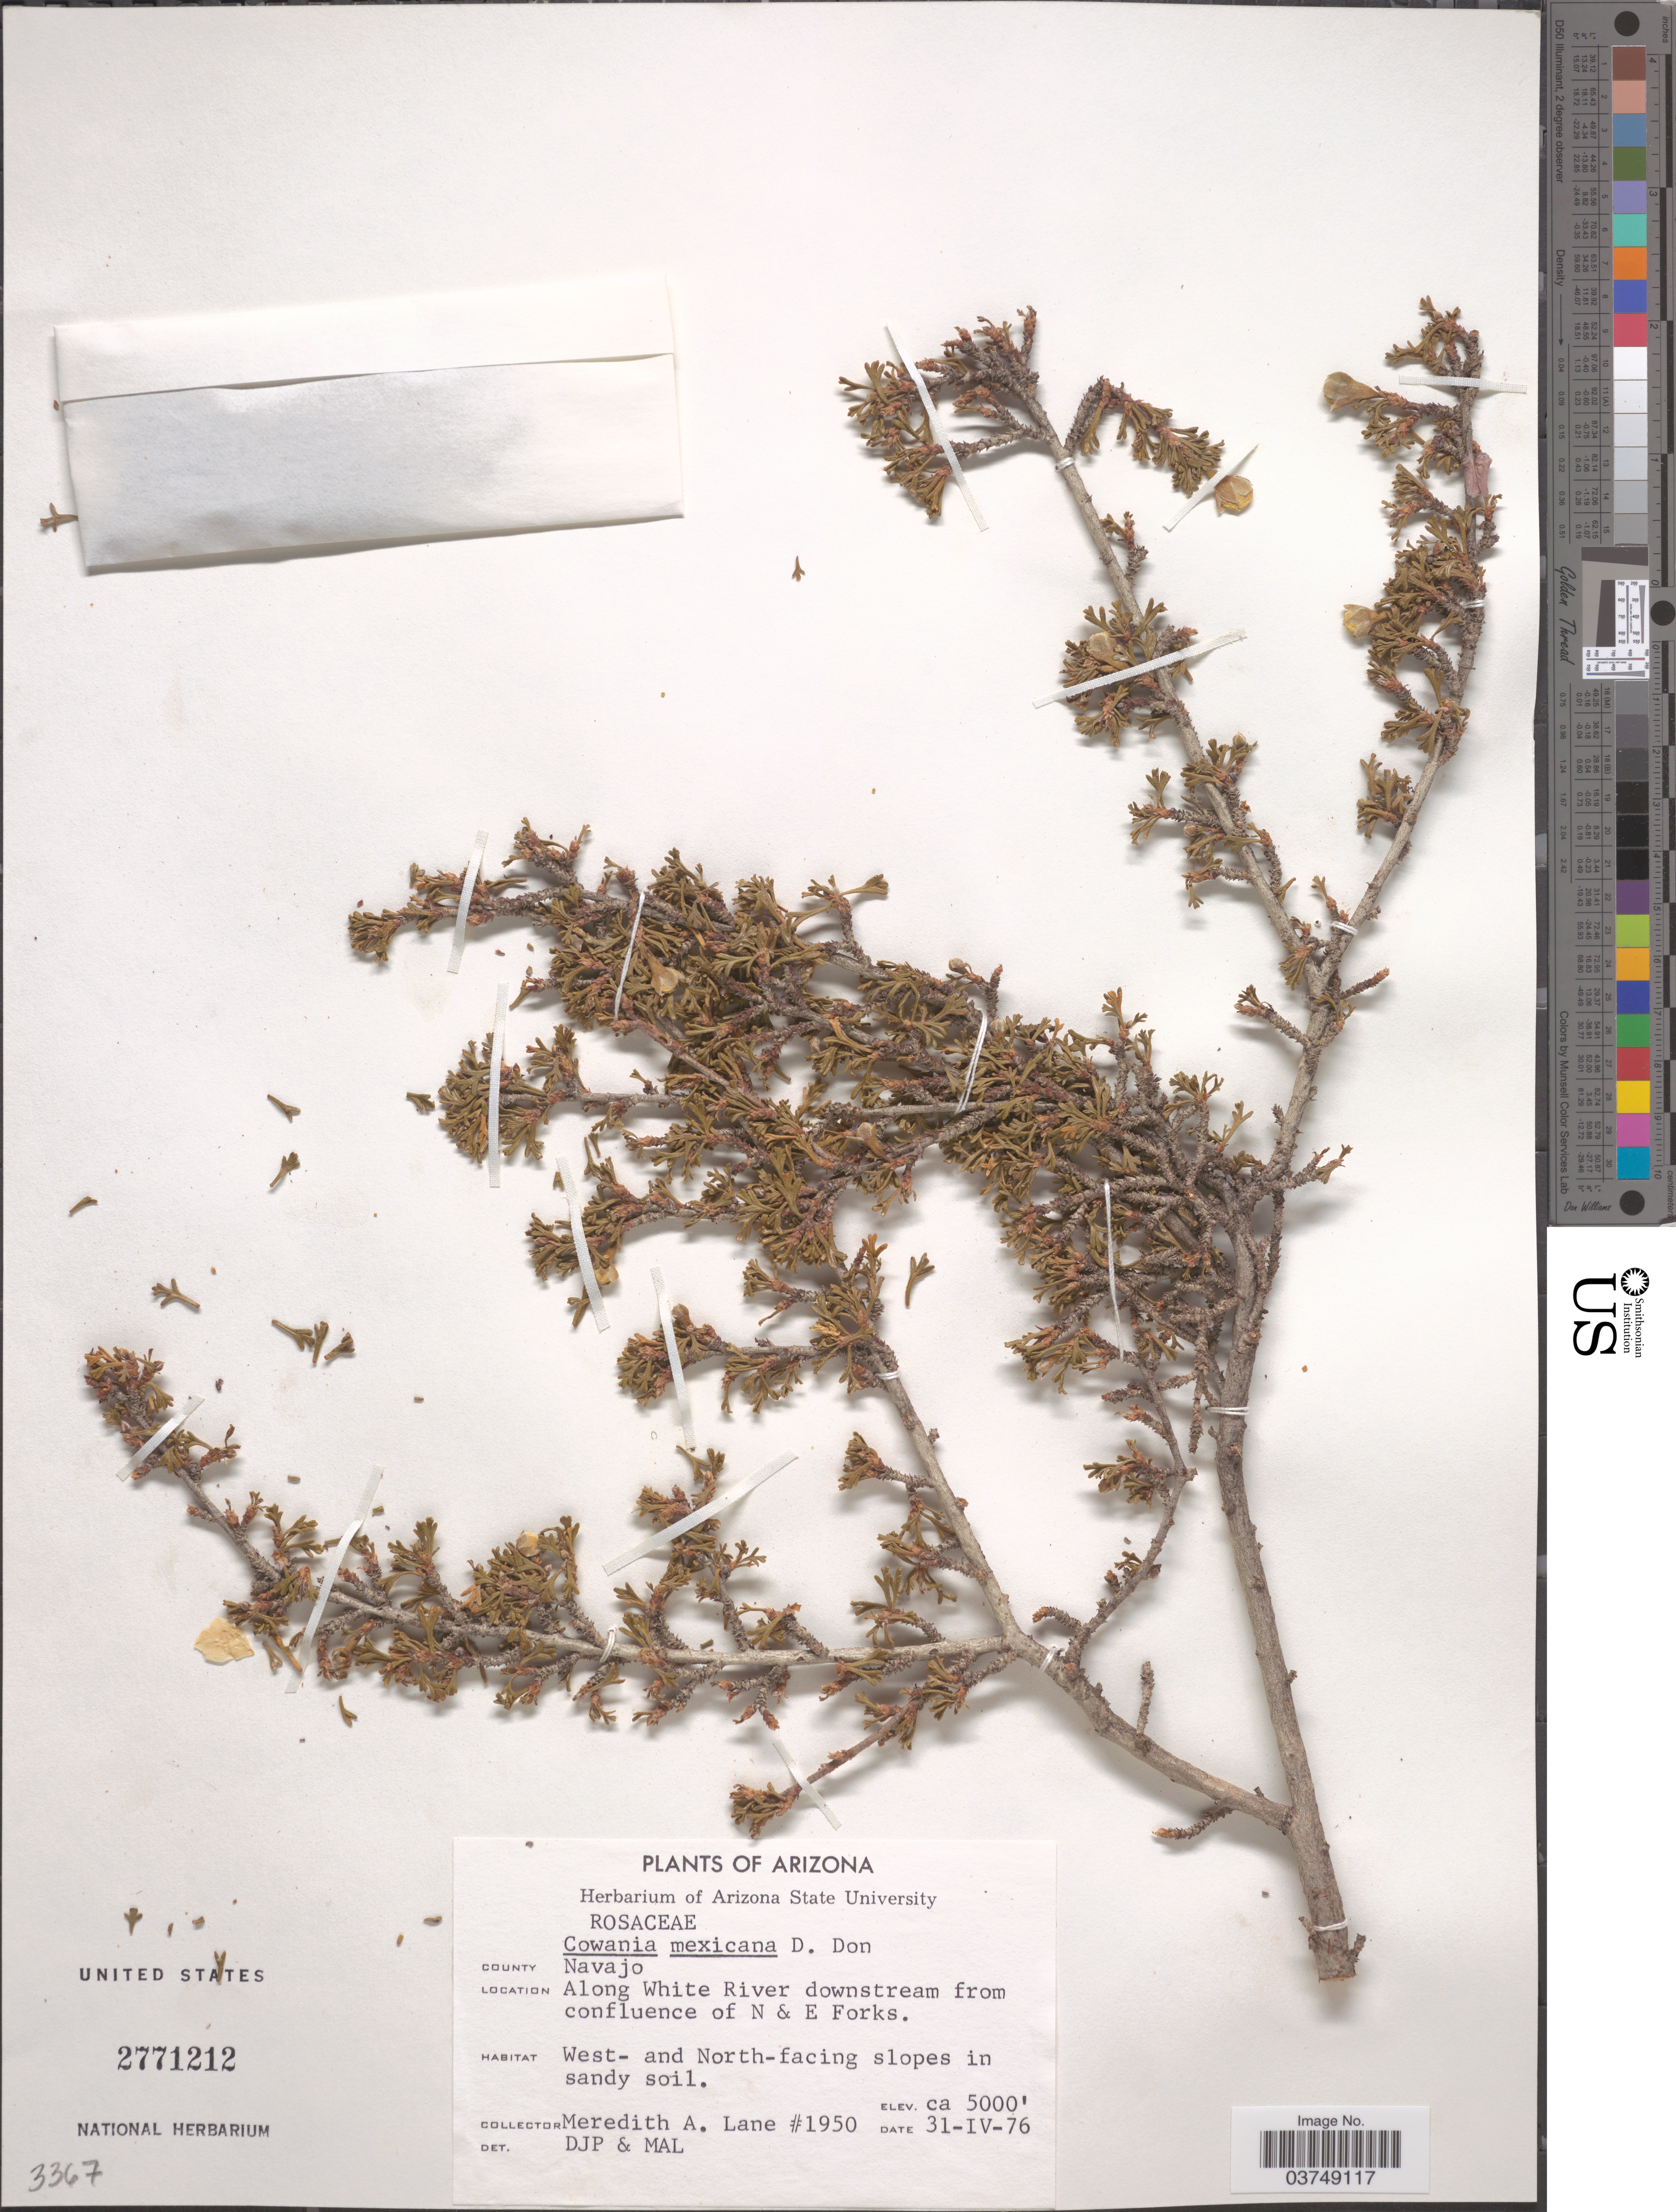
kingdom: Plantae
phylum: Tracheophyta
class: Magnoliopsida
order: Rosales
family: Rosaceae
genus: Purshia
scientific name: Purshia stansburyana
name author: (Torr.) Henrickson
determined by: Strong, Mark T., (BOT), Smithsonian Institution - National Museum of Natural History (UNITED STATES)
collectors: M. A. Lane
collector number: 1950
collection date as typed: Transcribed d/m/y: 31/4/76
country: United States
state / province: Arizona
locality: County Navajo. Along White River downstream from confluence of N & E Forks. West- and North-facing slopes in sandy soil.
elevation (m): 1524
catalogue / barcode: US 2771212